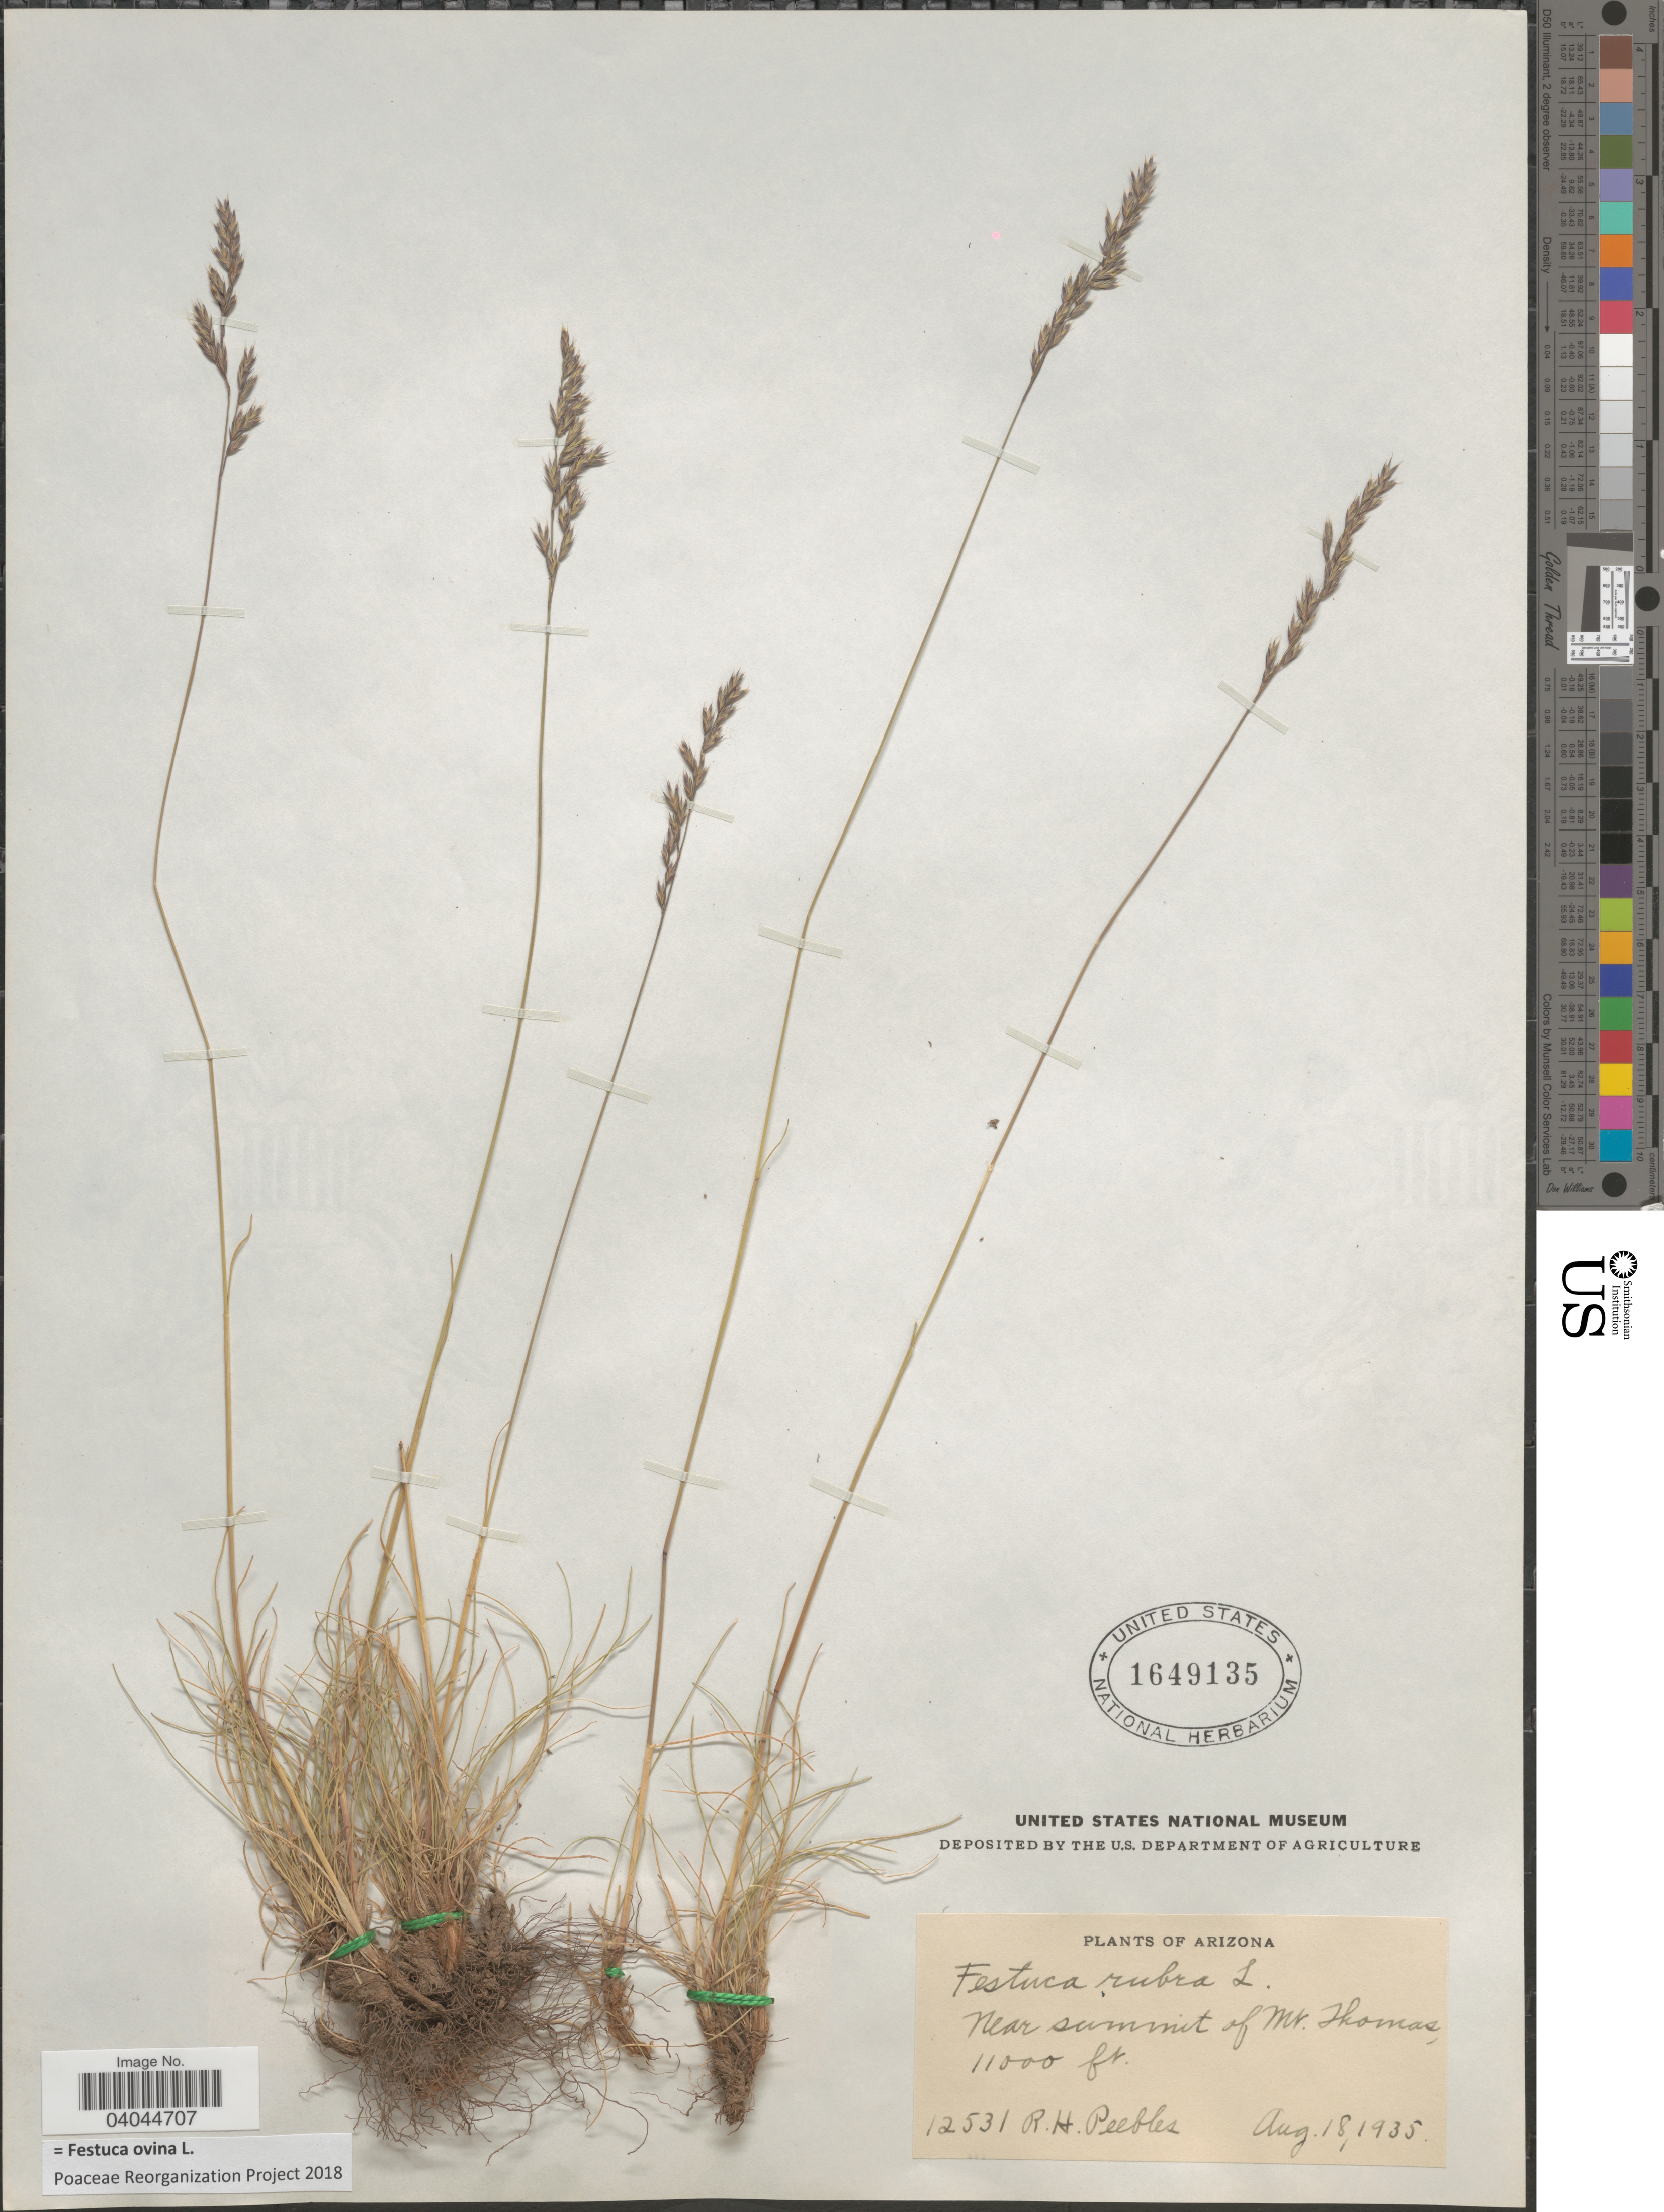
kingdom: Plantae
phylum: Tracheophyta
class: Liliopsida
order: Poales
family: Poaceae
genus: Festuca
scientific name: Festuca ovina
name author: L.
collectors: R. H. Peebles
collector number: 12531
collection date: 1935-08-18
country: United States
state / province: Arizona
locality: Near summit of Mt. Thomas.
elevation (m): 3353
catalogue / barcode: US 1649135